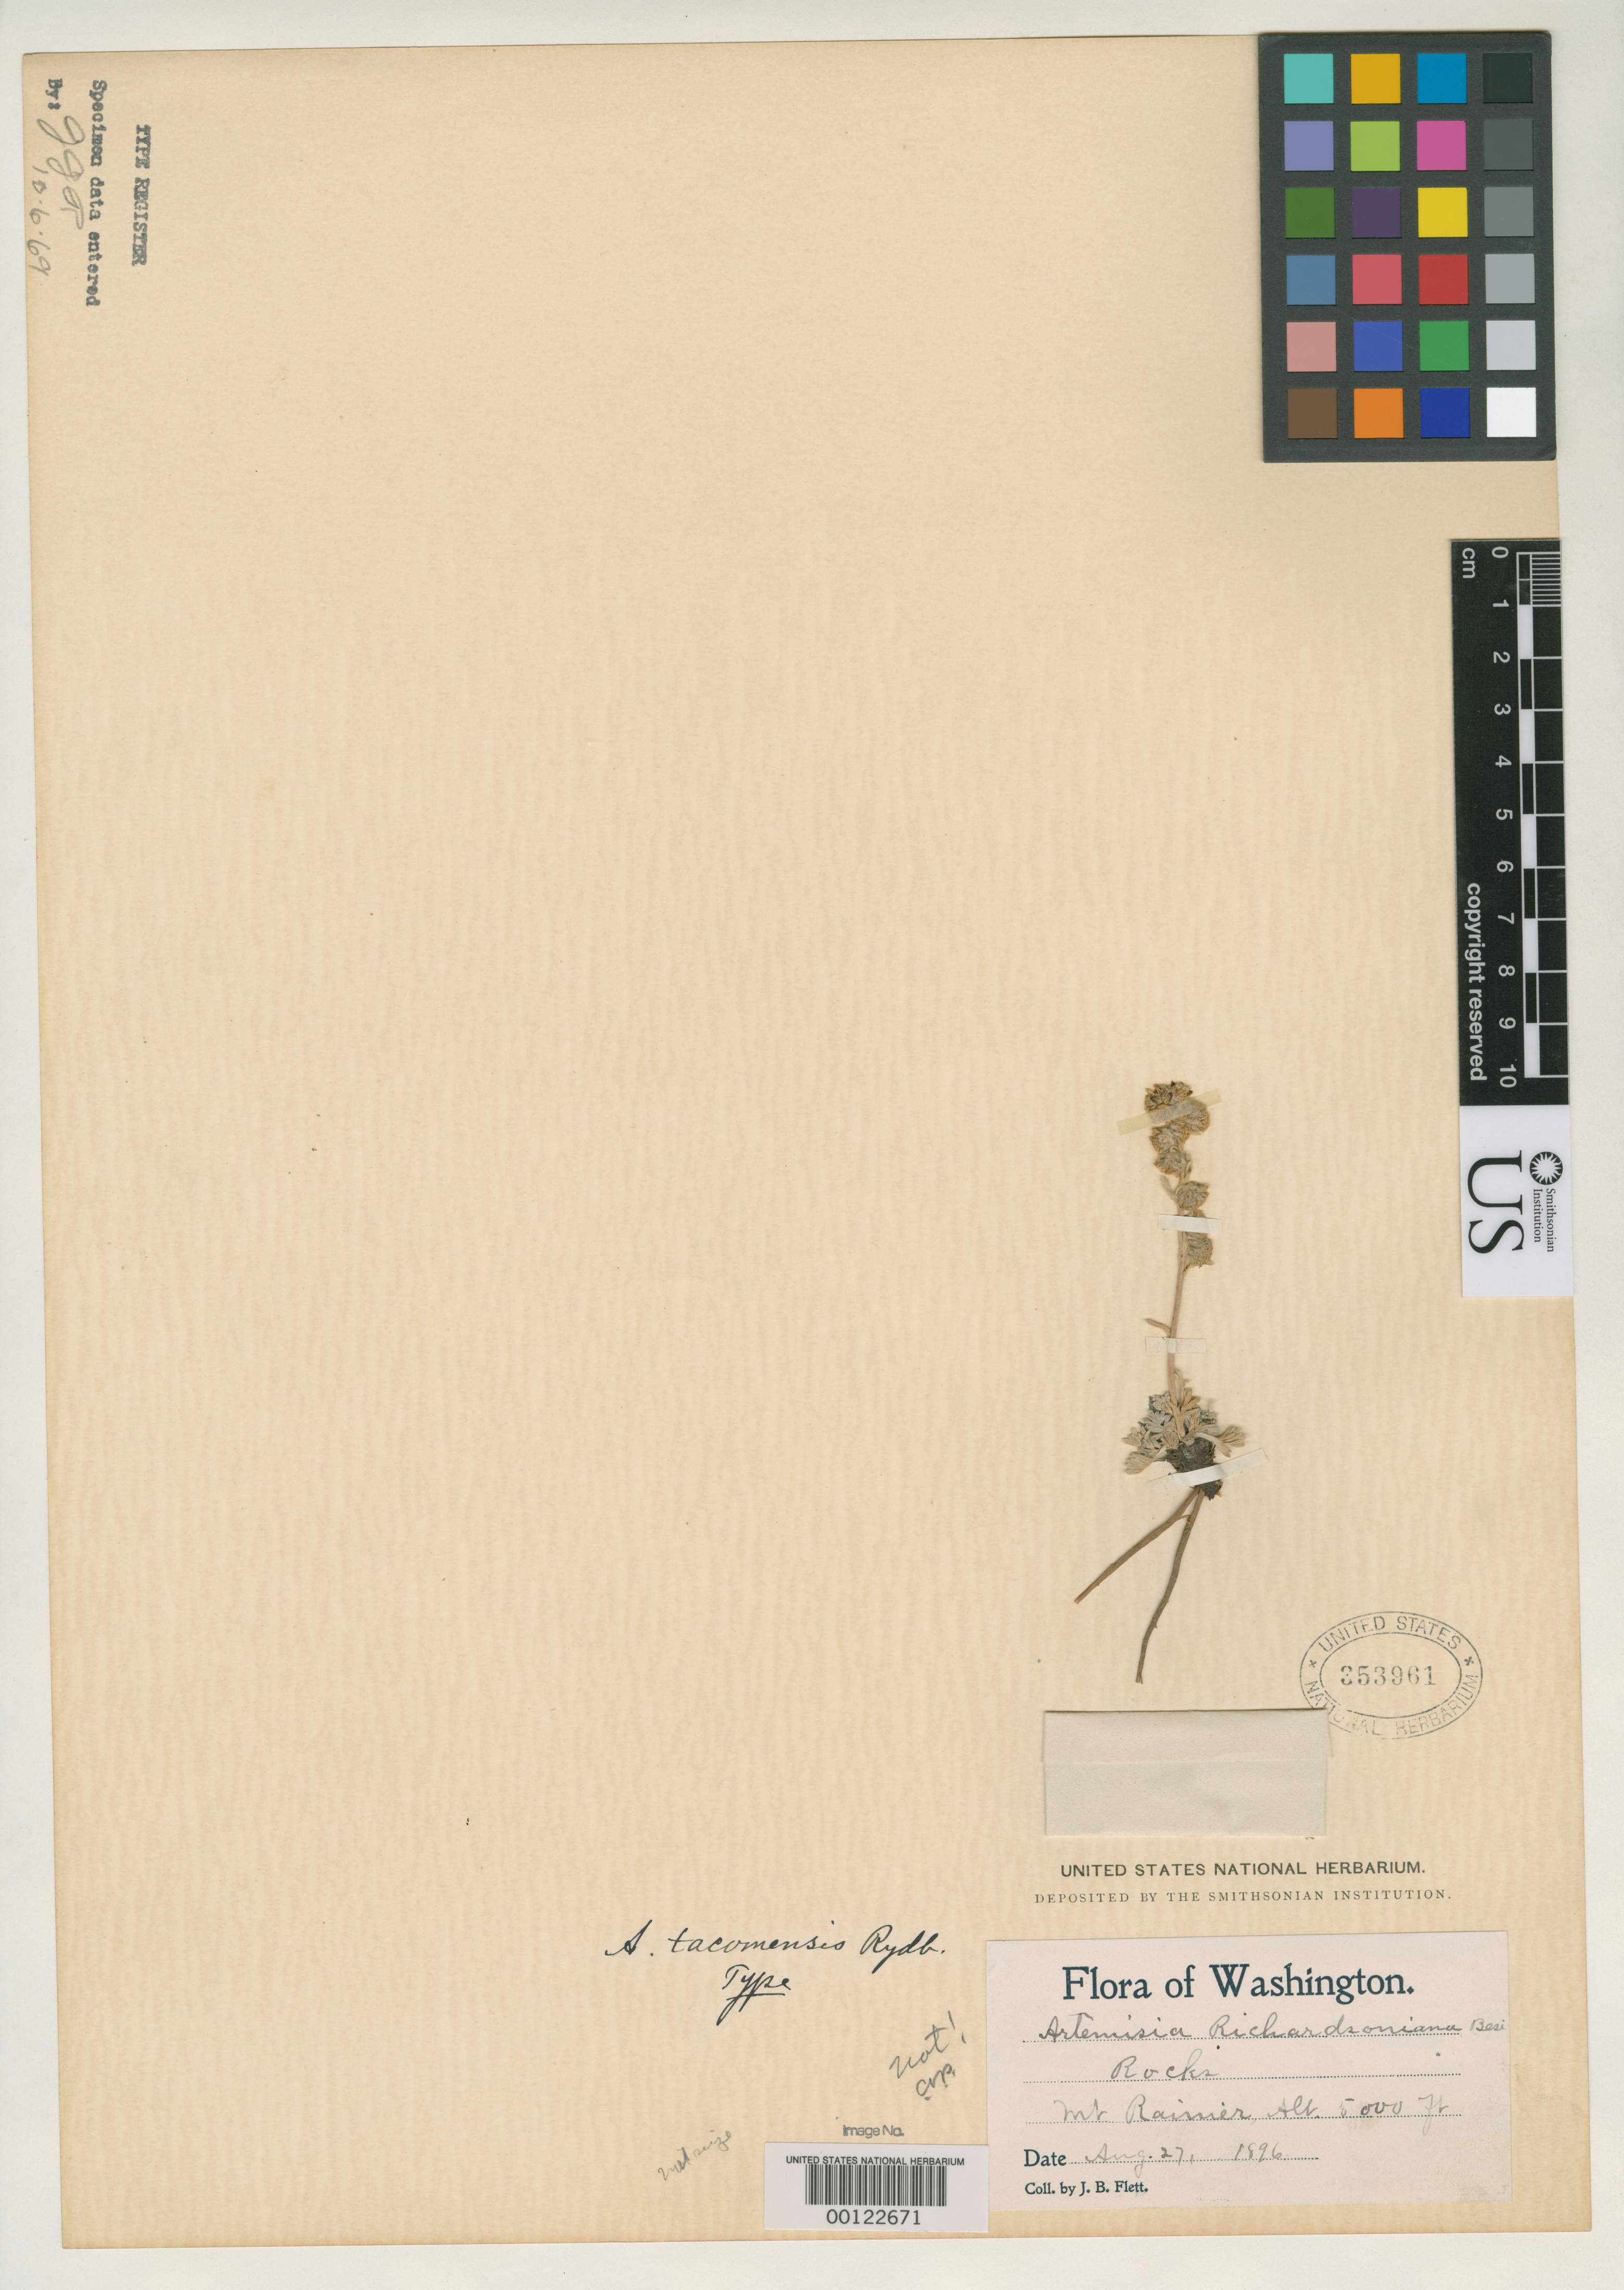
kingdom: Plantae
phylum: Tracheophyta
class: Magnoliopsida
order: Asterales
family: Asteraceae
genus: Artemisia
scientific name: Artemisia tacomensis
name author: Rydb.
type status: Holotype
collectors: J. Flett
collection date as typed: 27 Aug 1896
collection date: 1896-08-27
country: United States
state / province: Washington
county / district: Pierce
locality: Mt. Rainier.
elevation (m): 1524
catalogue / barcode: US 353961